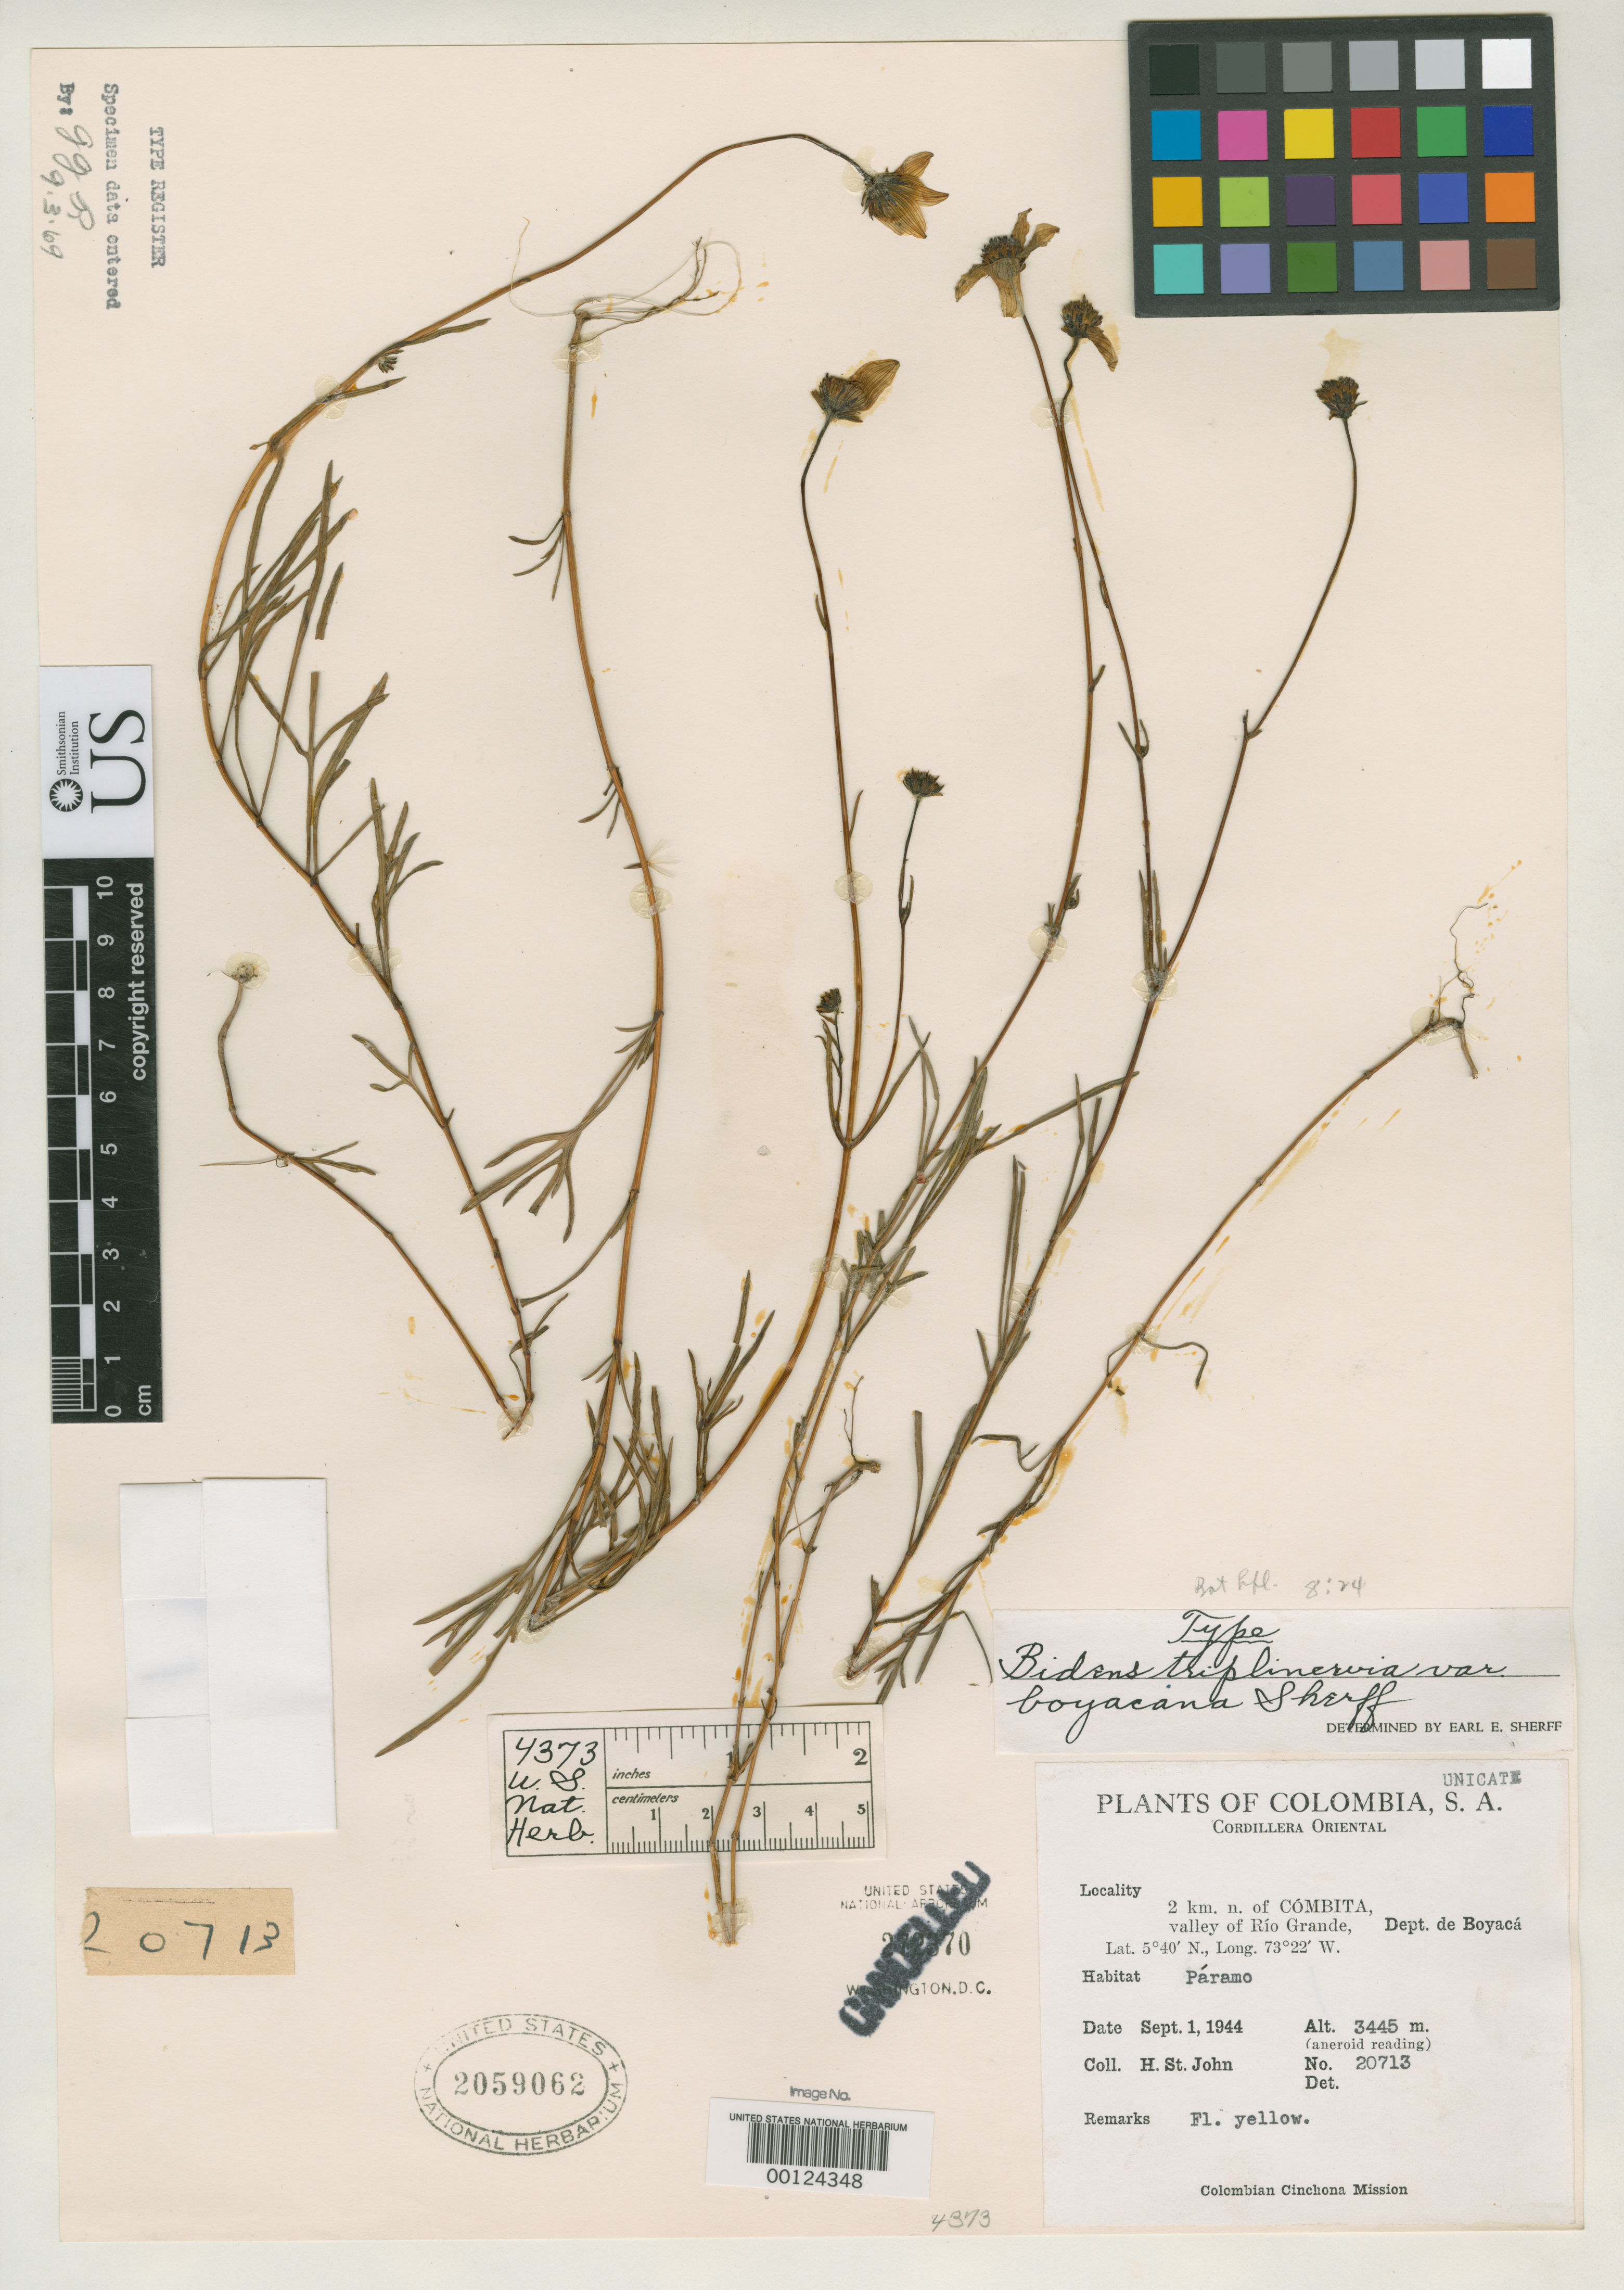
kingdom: Plantae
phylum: Tracheophyta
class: Magnoliopsida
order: Asterales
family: Asteraceae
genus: Bidens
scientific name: Bidens triplinervia var. boyacana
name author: Sherff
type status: Type Collection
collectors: H. St. John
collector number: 20713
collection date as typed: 01 Sep 1944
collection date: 1944-09-01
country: Colombia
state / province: Boyacá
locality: Combita.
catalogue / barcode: US 2059062